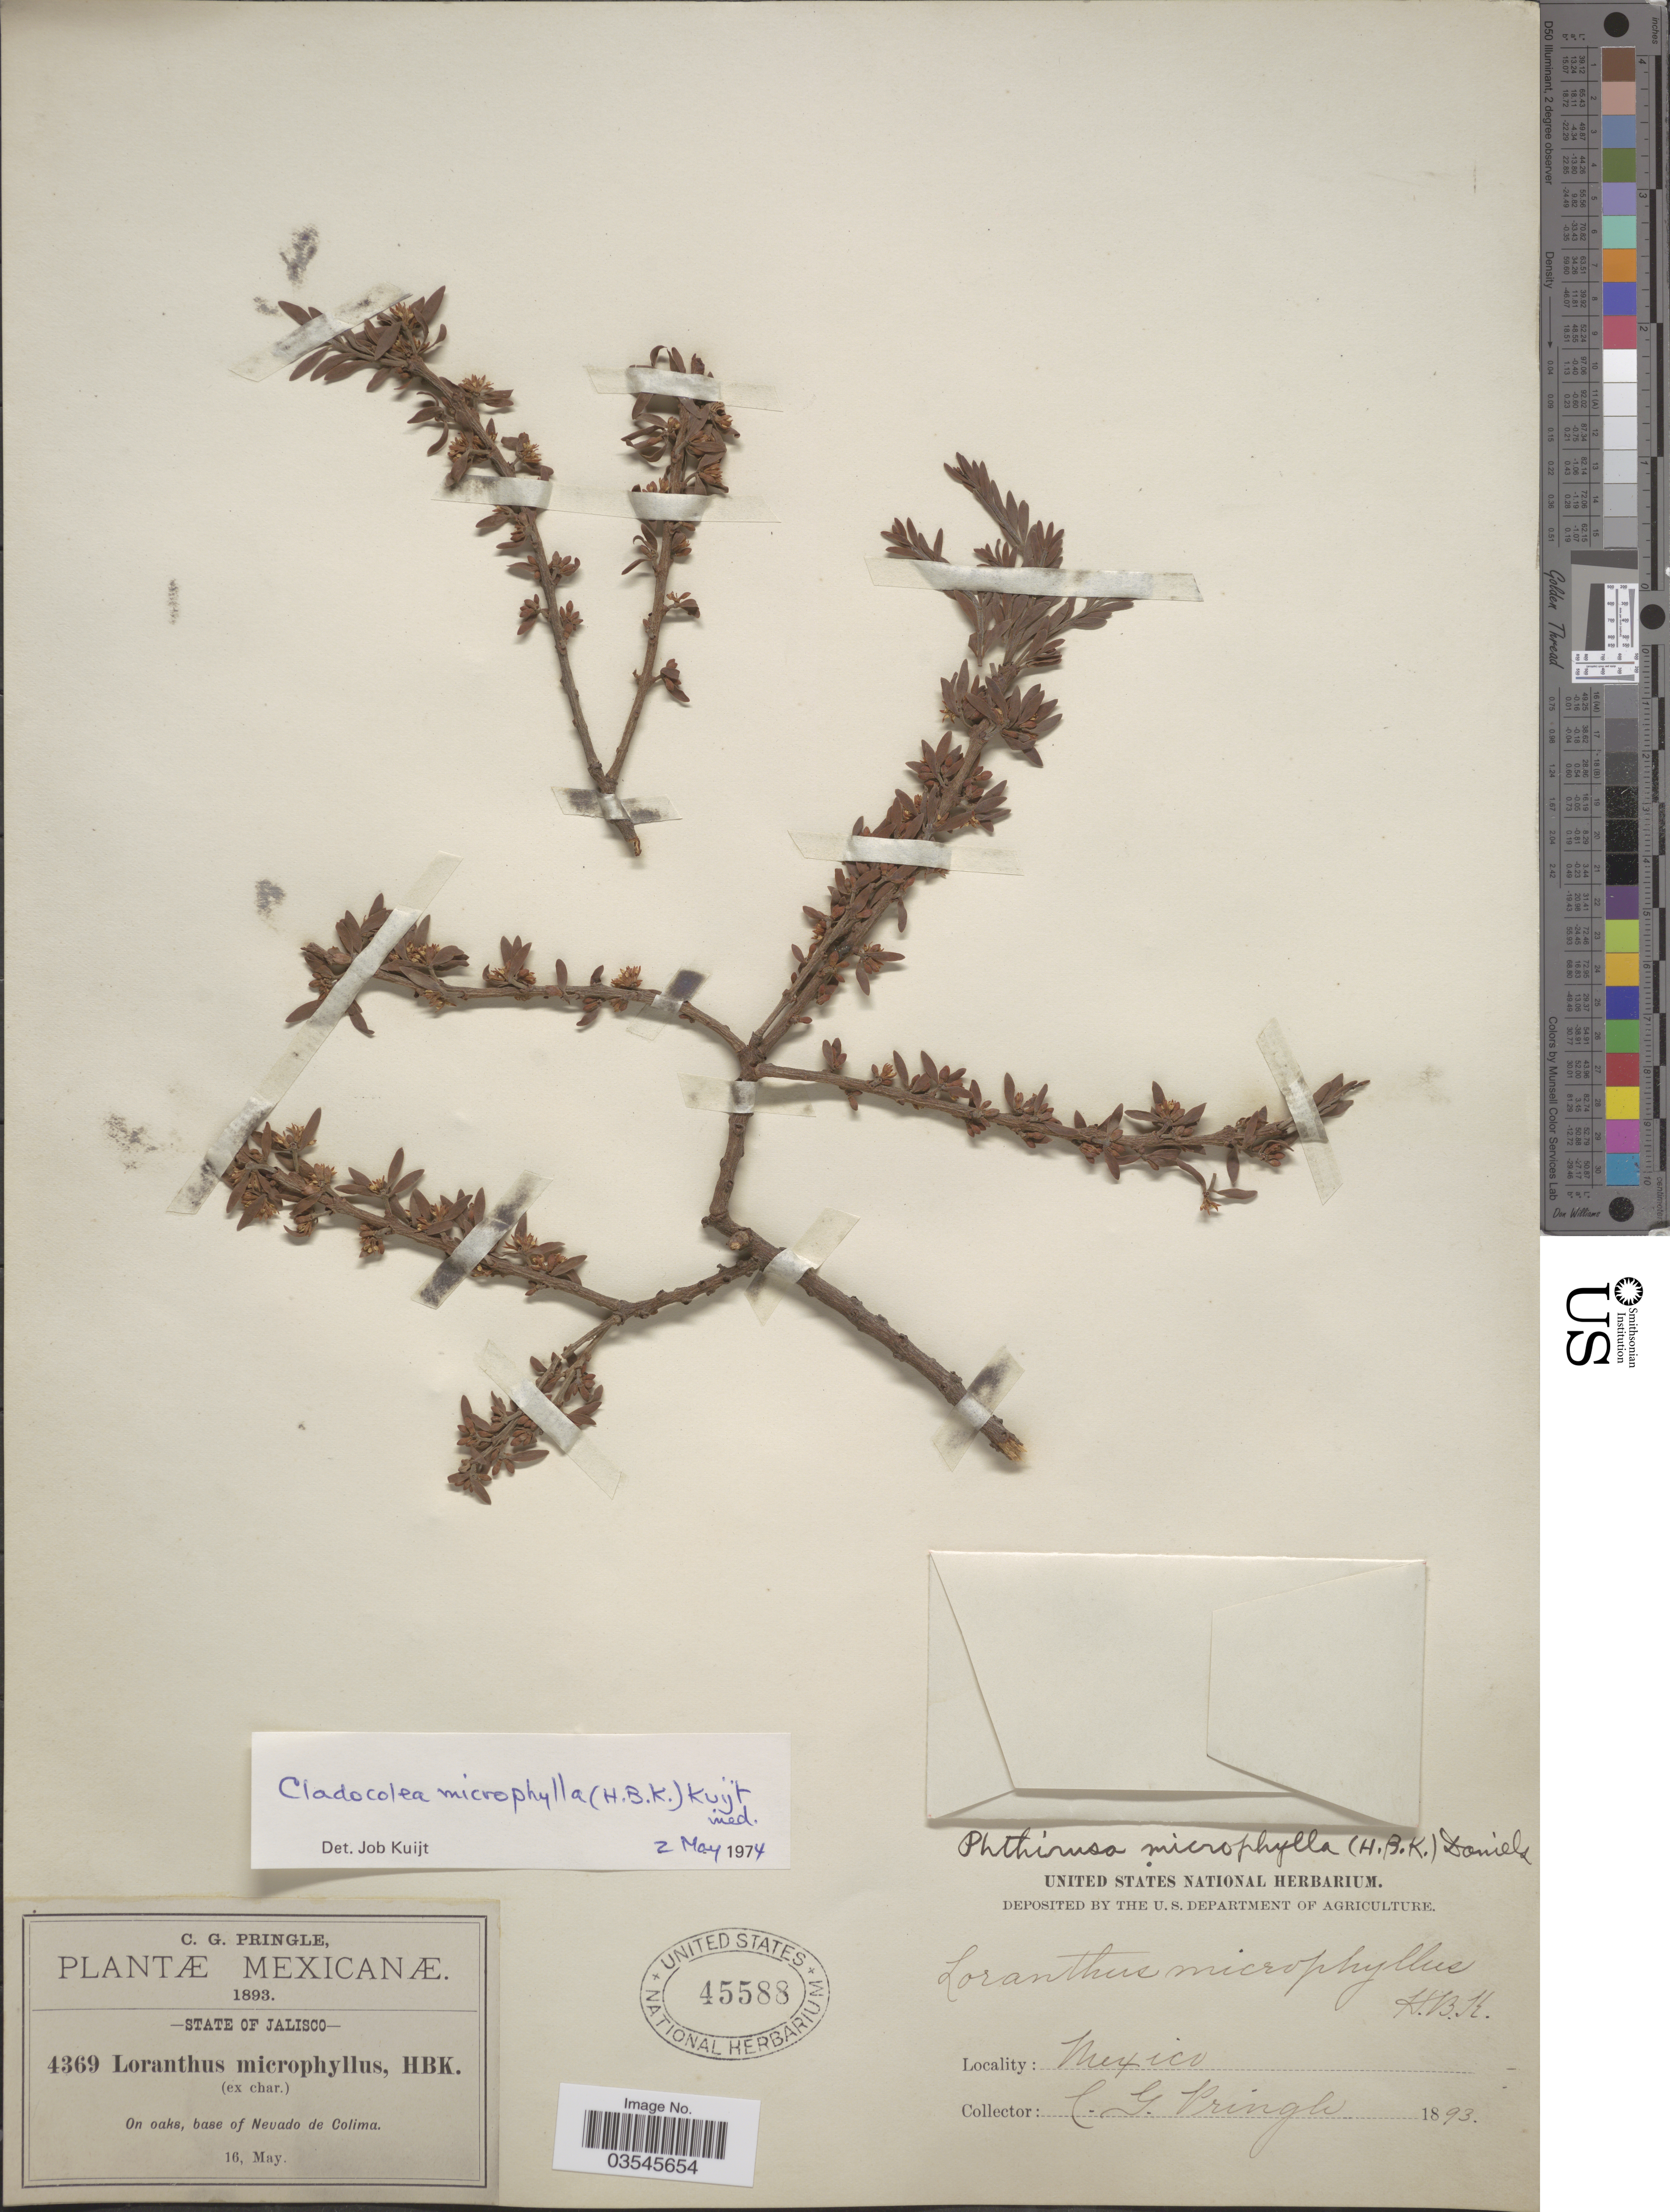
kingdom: Plantae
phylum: Tracheophyta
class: Magnoliopsida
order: Santalales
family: Loranthaceae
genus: Cladocolea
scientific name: Cladocolea microphylla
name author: (Kunth) Kuijt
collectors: C. G. Pringle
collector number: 4369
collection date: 1893-05-16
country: Mexico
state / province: Jalisco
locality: Base of Nevado de Colima.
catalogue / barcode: US 45588